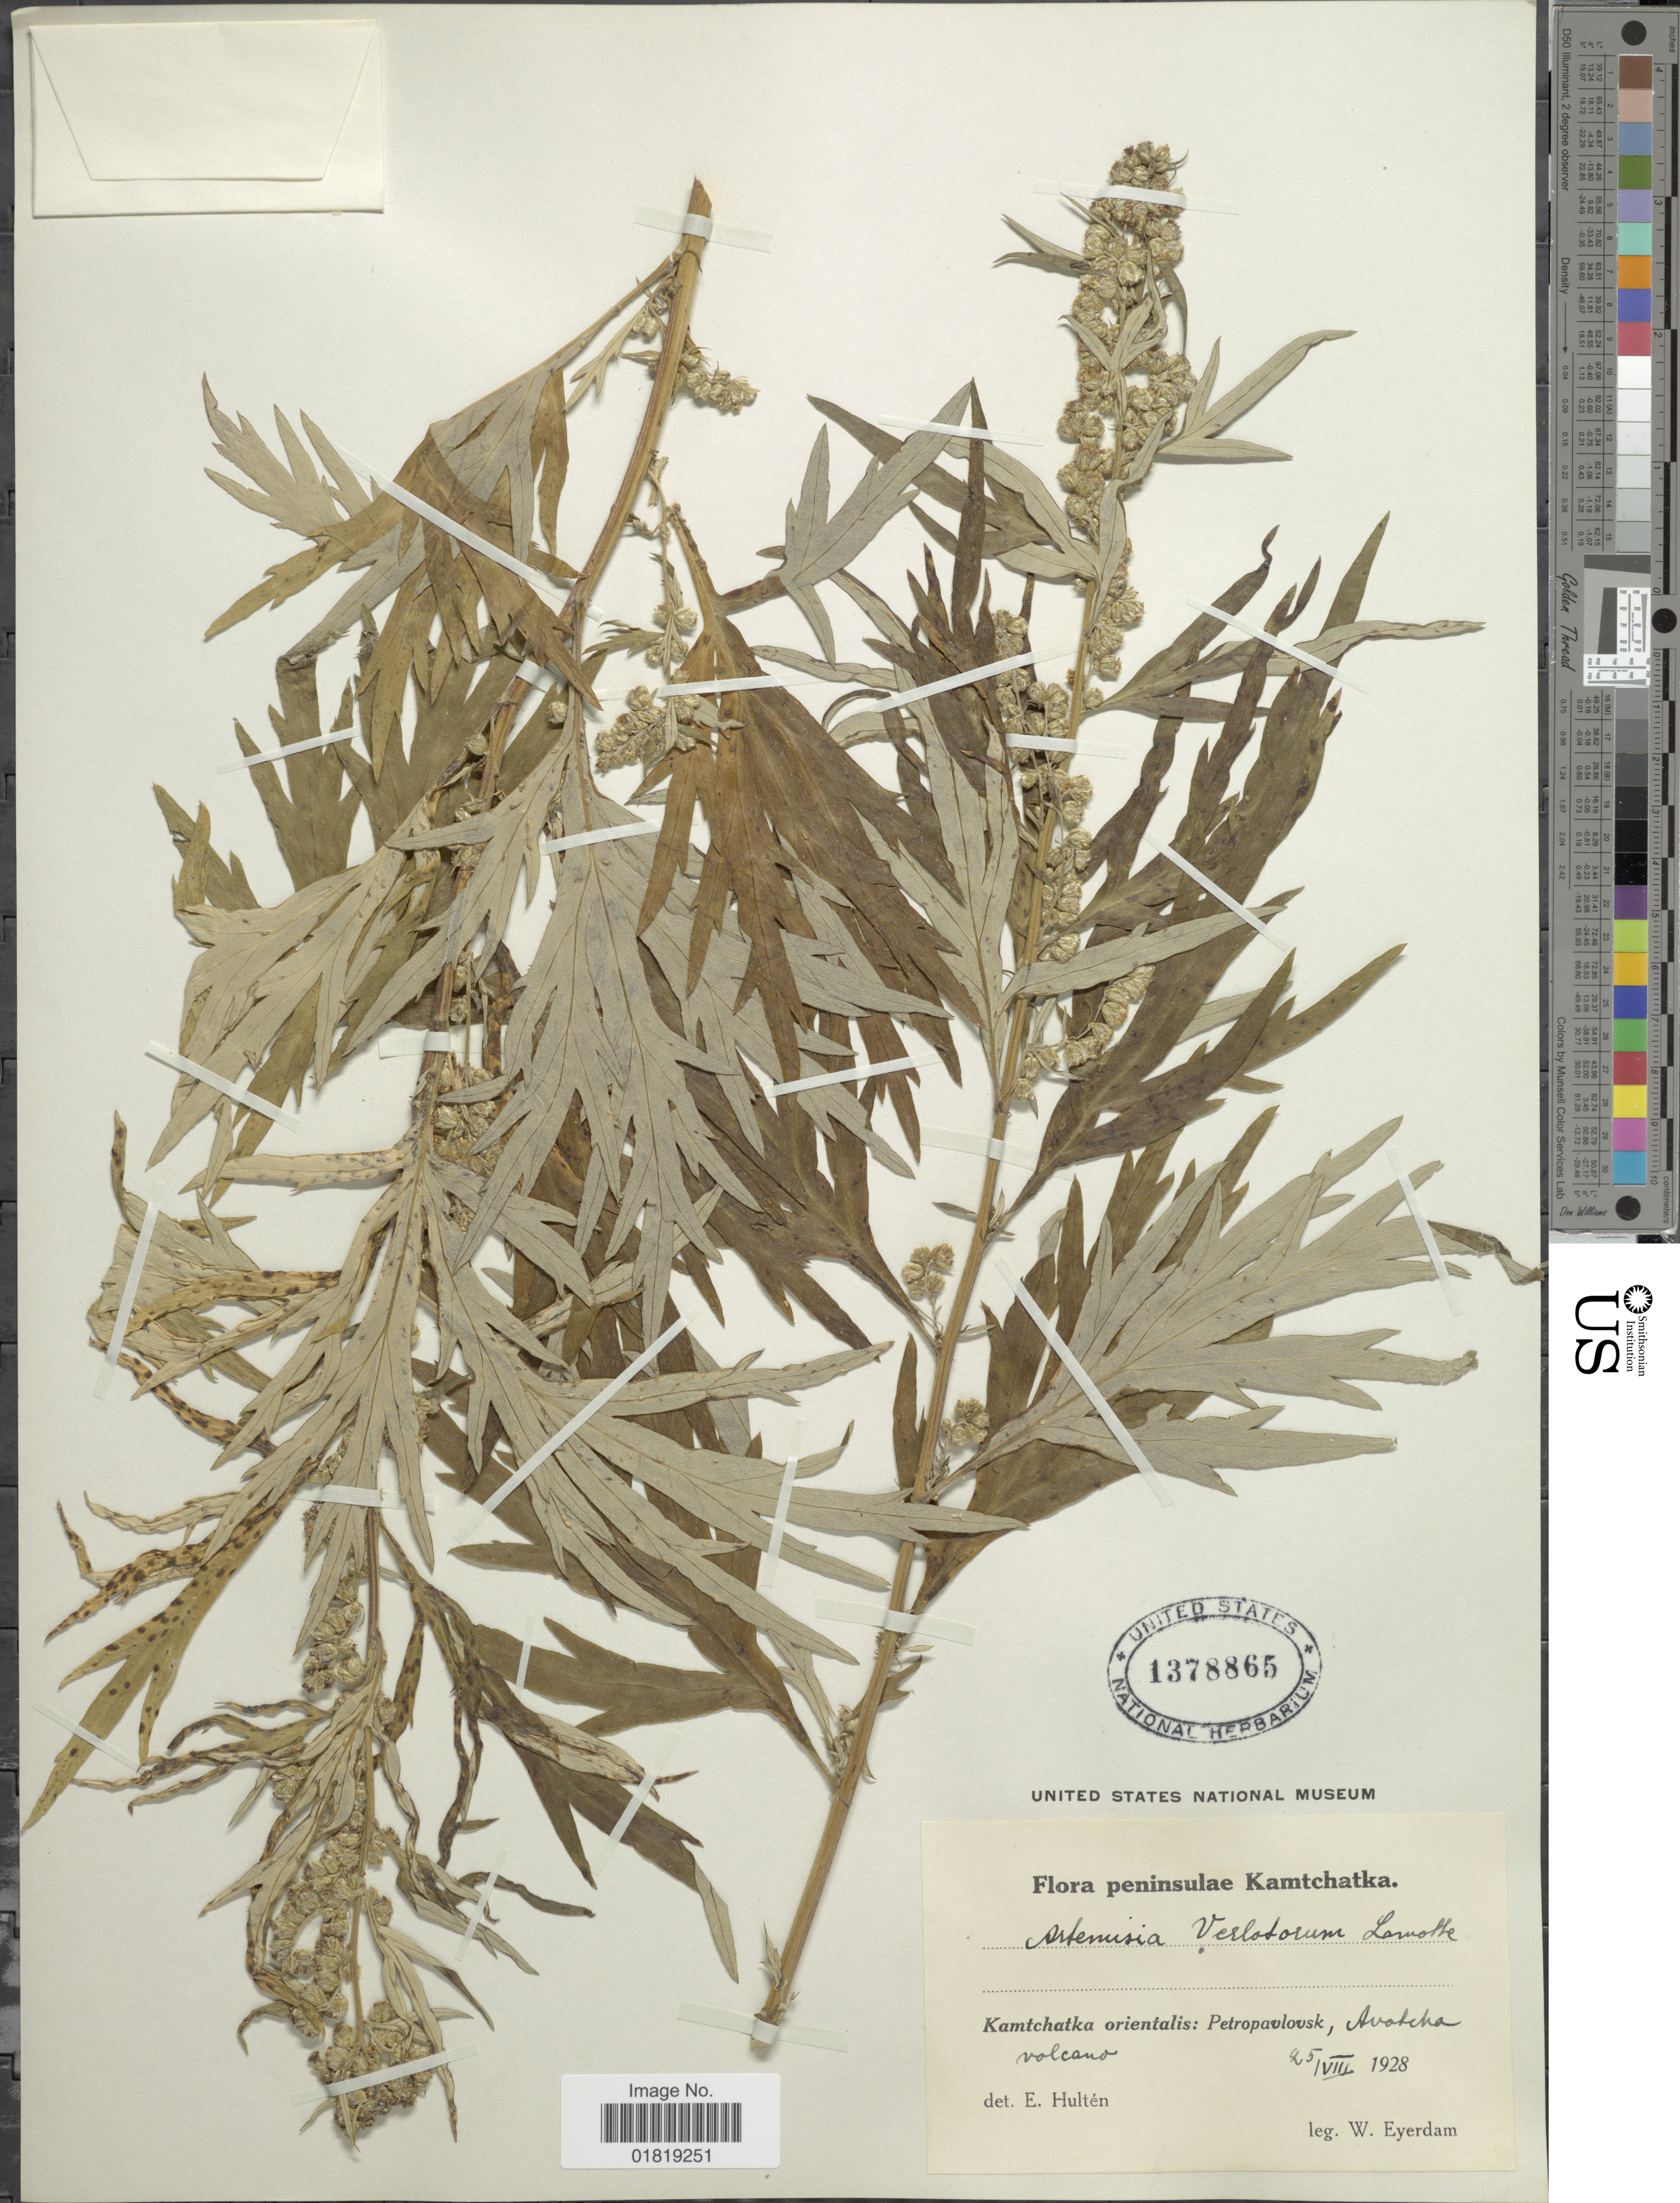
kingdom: Plantae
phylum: Tracheophyta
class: Magnoliopsida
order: Asterales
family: Asteraceae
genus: Artemisia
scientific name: Artemisia verlotorum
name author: Lamotte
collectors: W. J. Eyerdam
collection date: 1928-08-25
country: Russian Federation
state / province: Kamchatka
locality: Kamtchatka orientalis: Petropavlovsk, Avotcha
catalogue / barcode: US 1378865